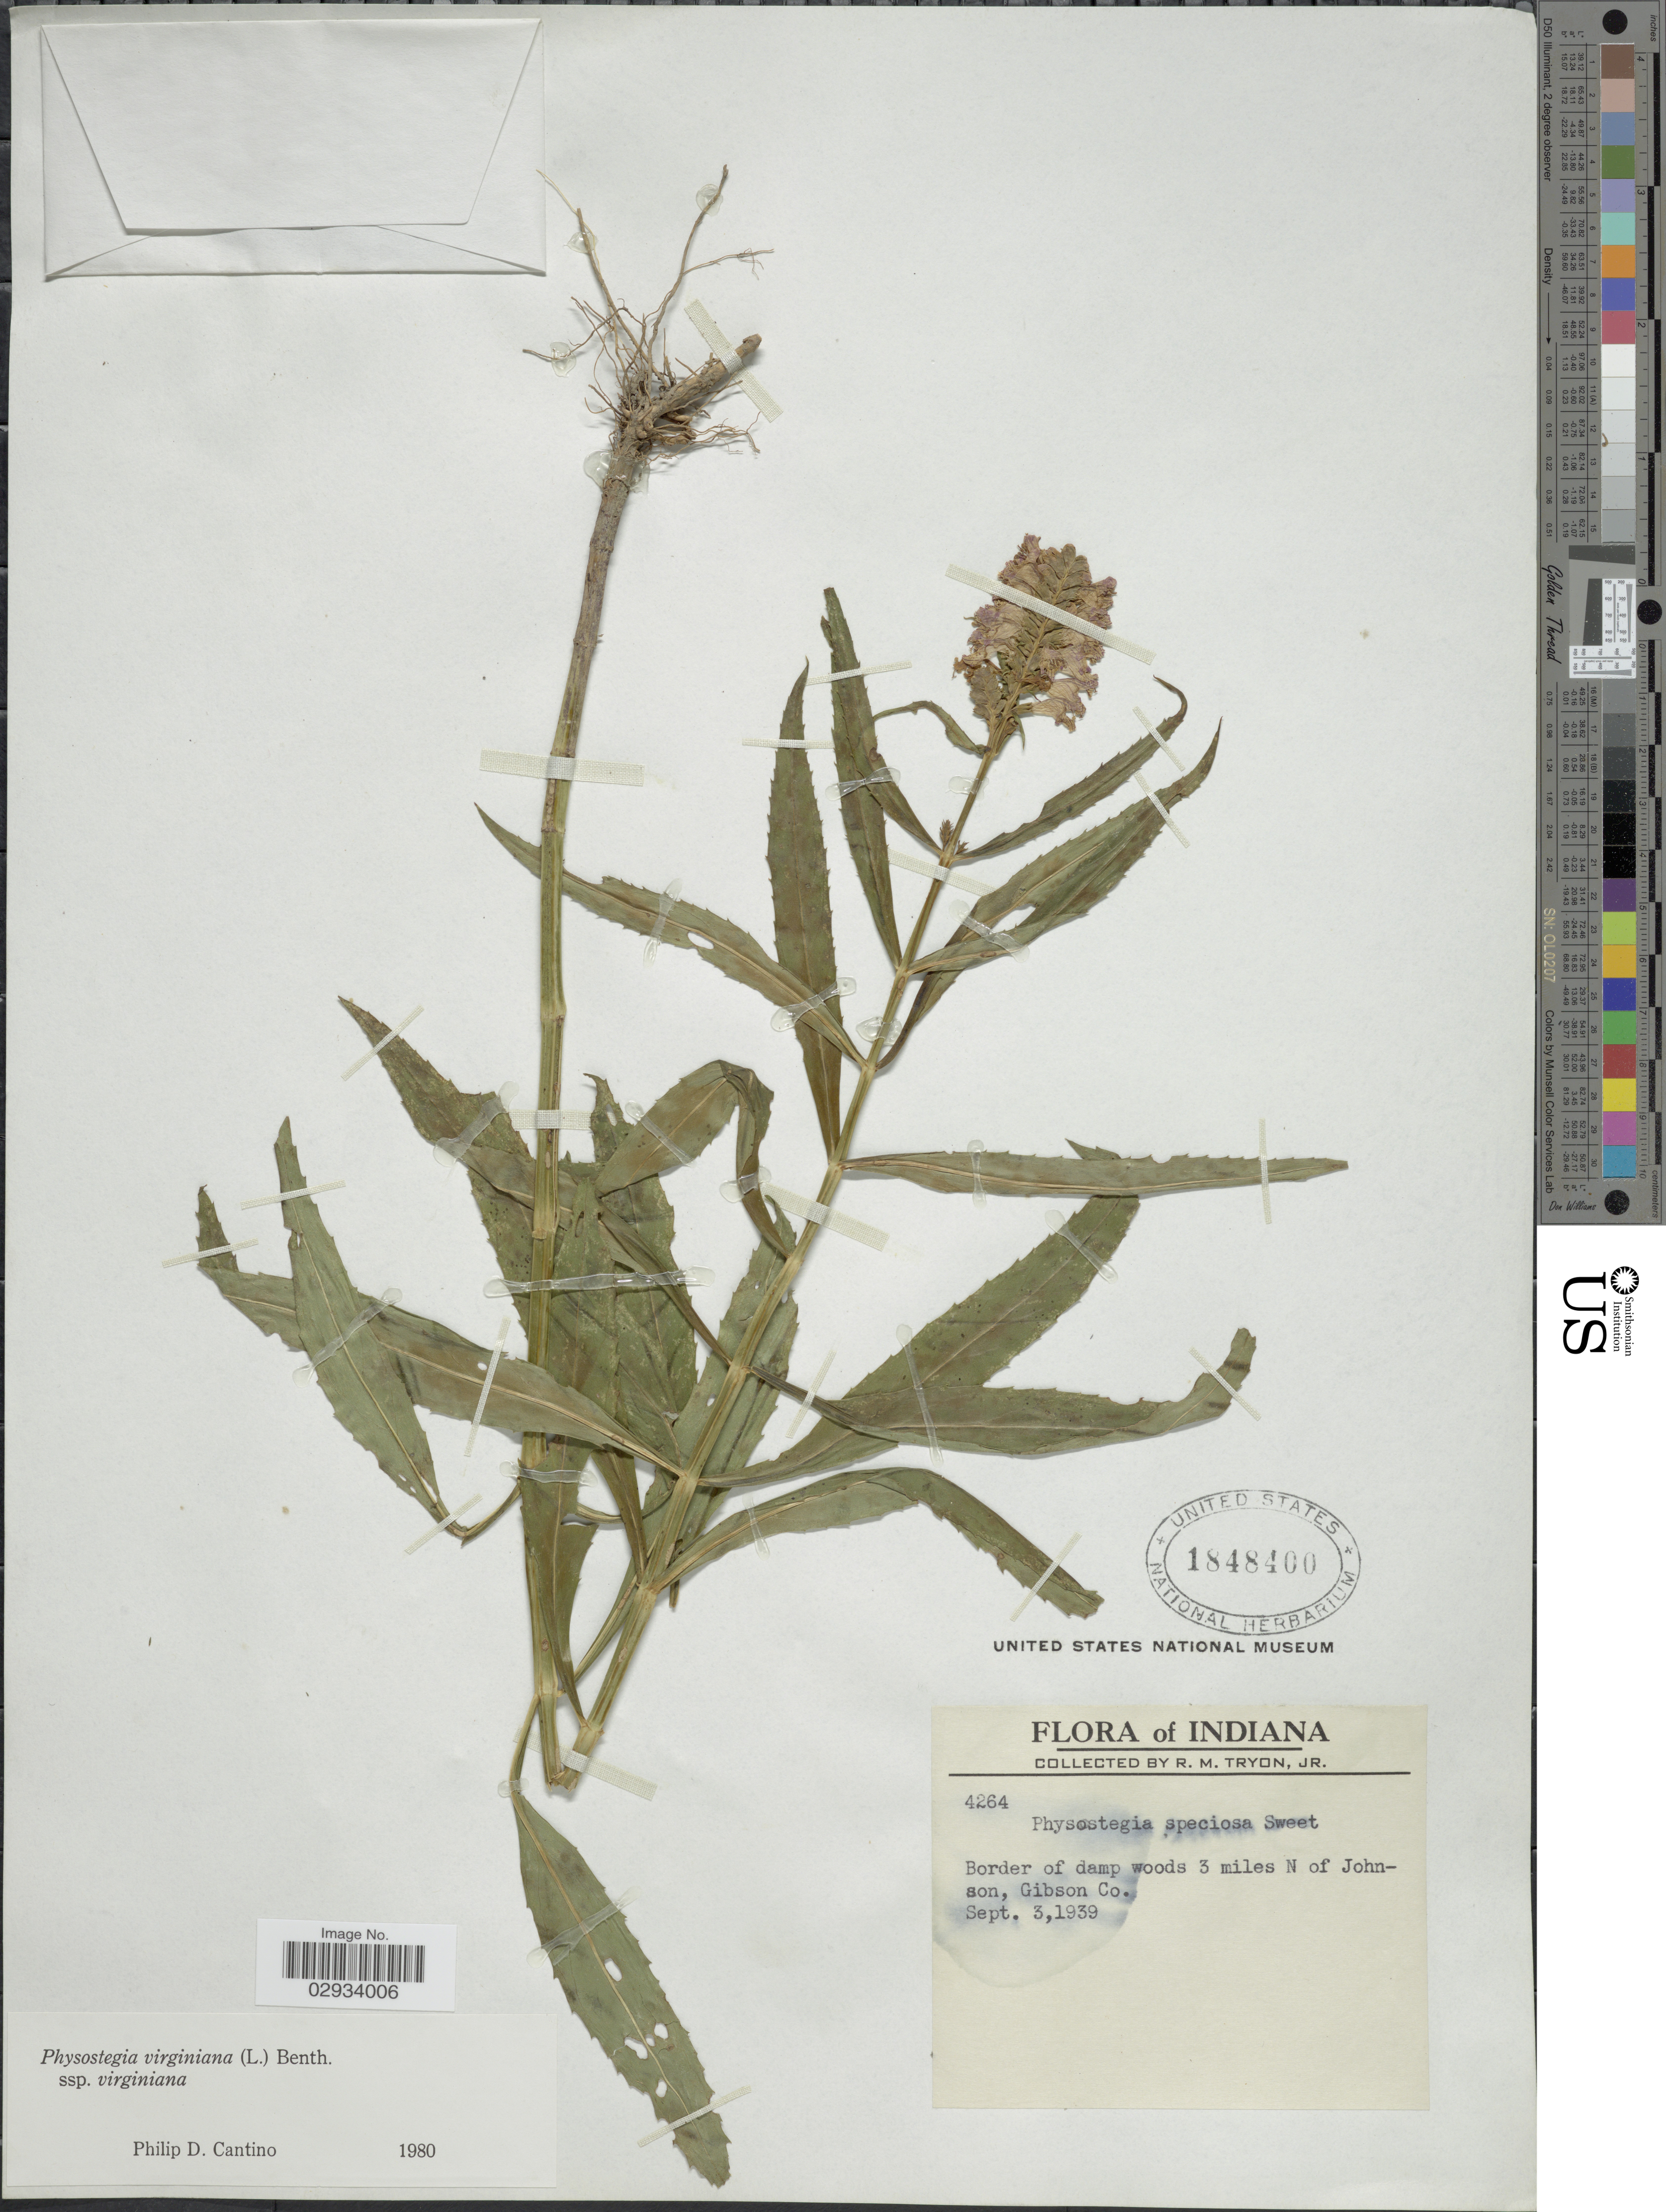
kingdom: Plantae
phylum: Tracheophyta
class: Magnoliopsida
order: Lamiales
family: Lamiaceae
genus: Physostegia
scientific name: Physostegia virginiana subsp. virginiana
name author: (L.) Benth.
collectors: R. M. Tryon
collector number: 4264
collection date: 1939-09-03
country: United States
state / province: Indiana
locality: Border of damp woods 3 miles N of Johnson, Gibson Co.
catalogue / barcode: US 1848400